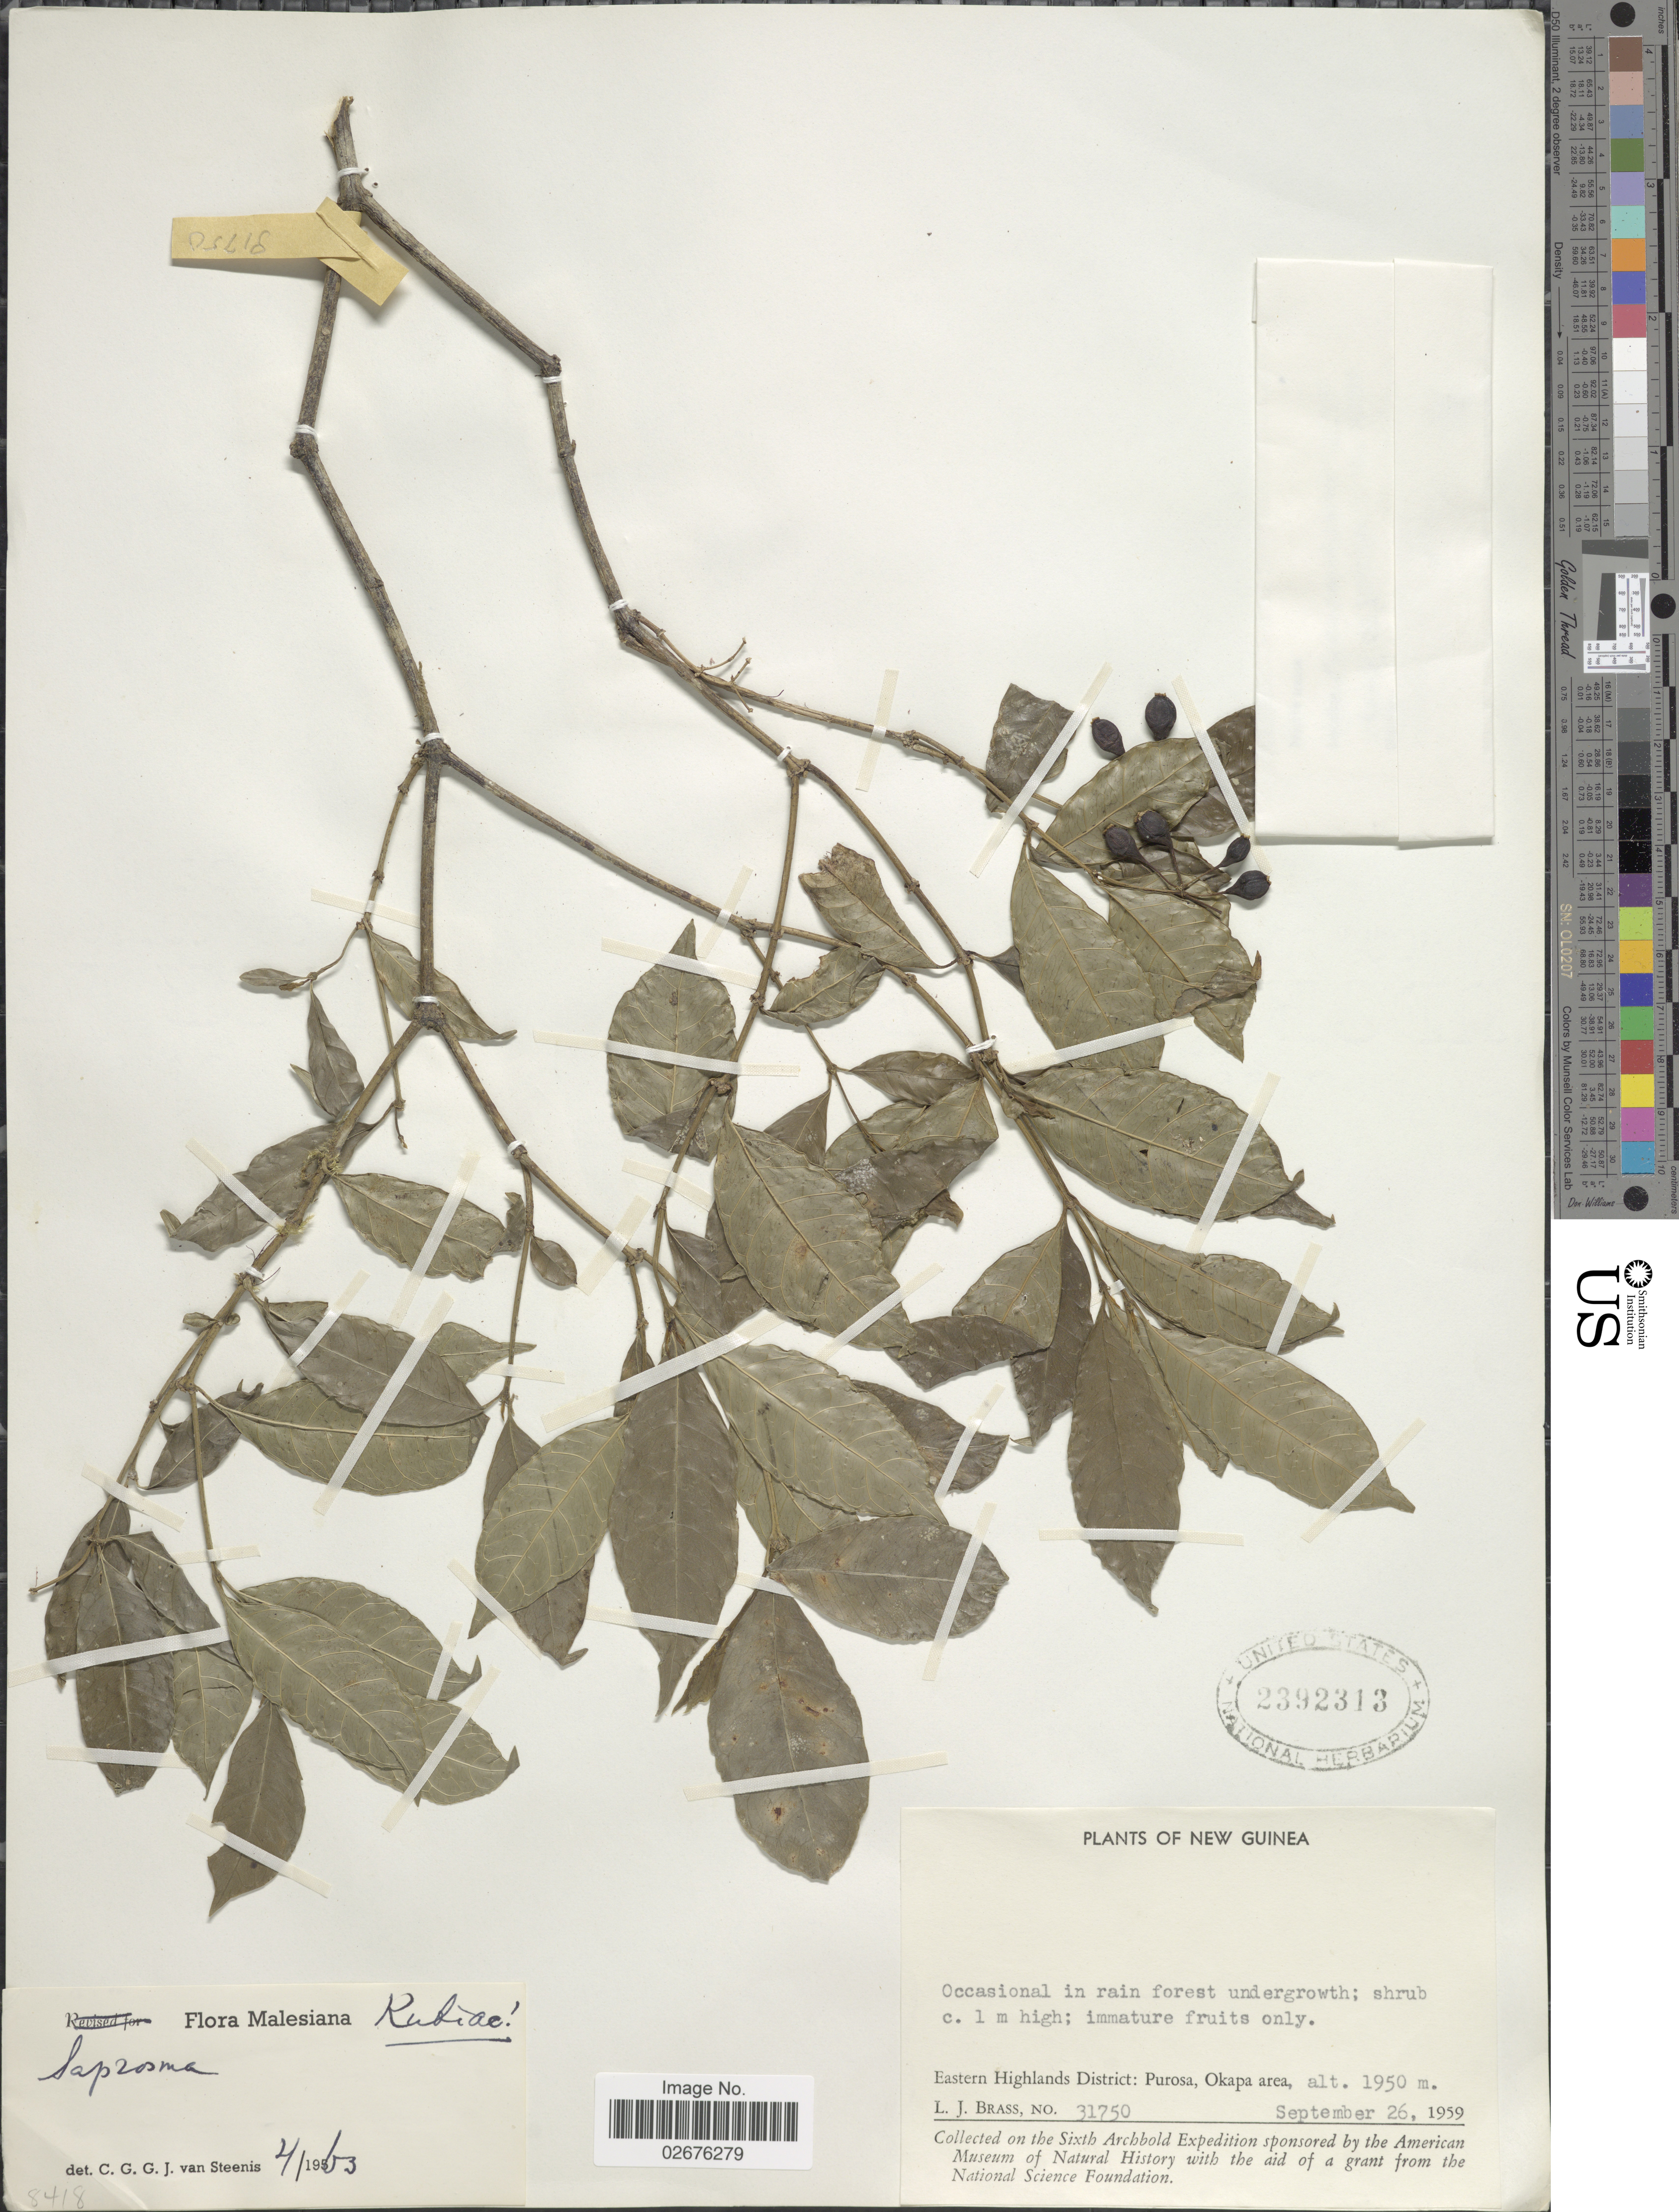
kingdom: Plantae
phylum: Tracheophyta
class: Magnoliopsida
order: Gentianales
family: Rubiaceae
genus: Saprosma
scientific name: Saprosma sp.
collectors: L. J. Brass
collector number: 31750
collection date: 1959-09-26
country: Papua New Guinea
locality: New Guinea. Eastern Highlands District: Purosa, Okapa area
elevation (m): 1950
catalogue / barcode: US 2392313